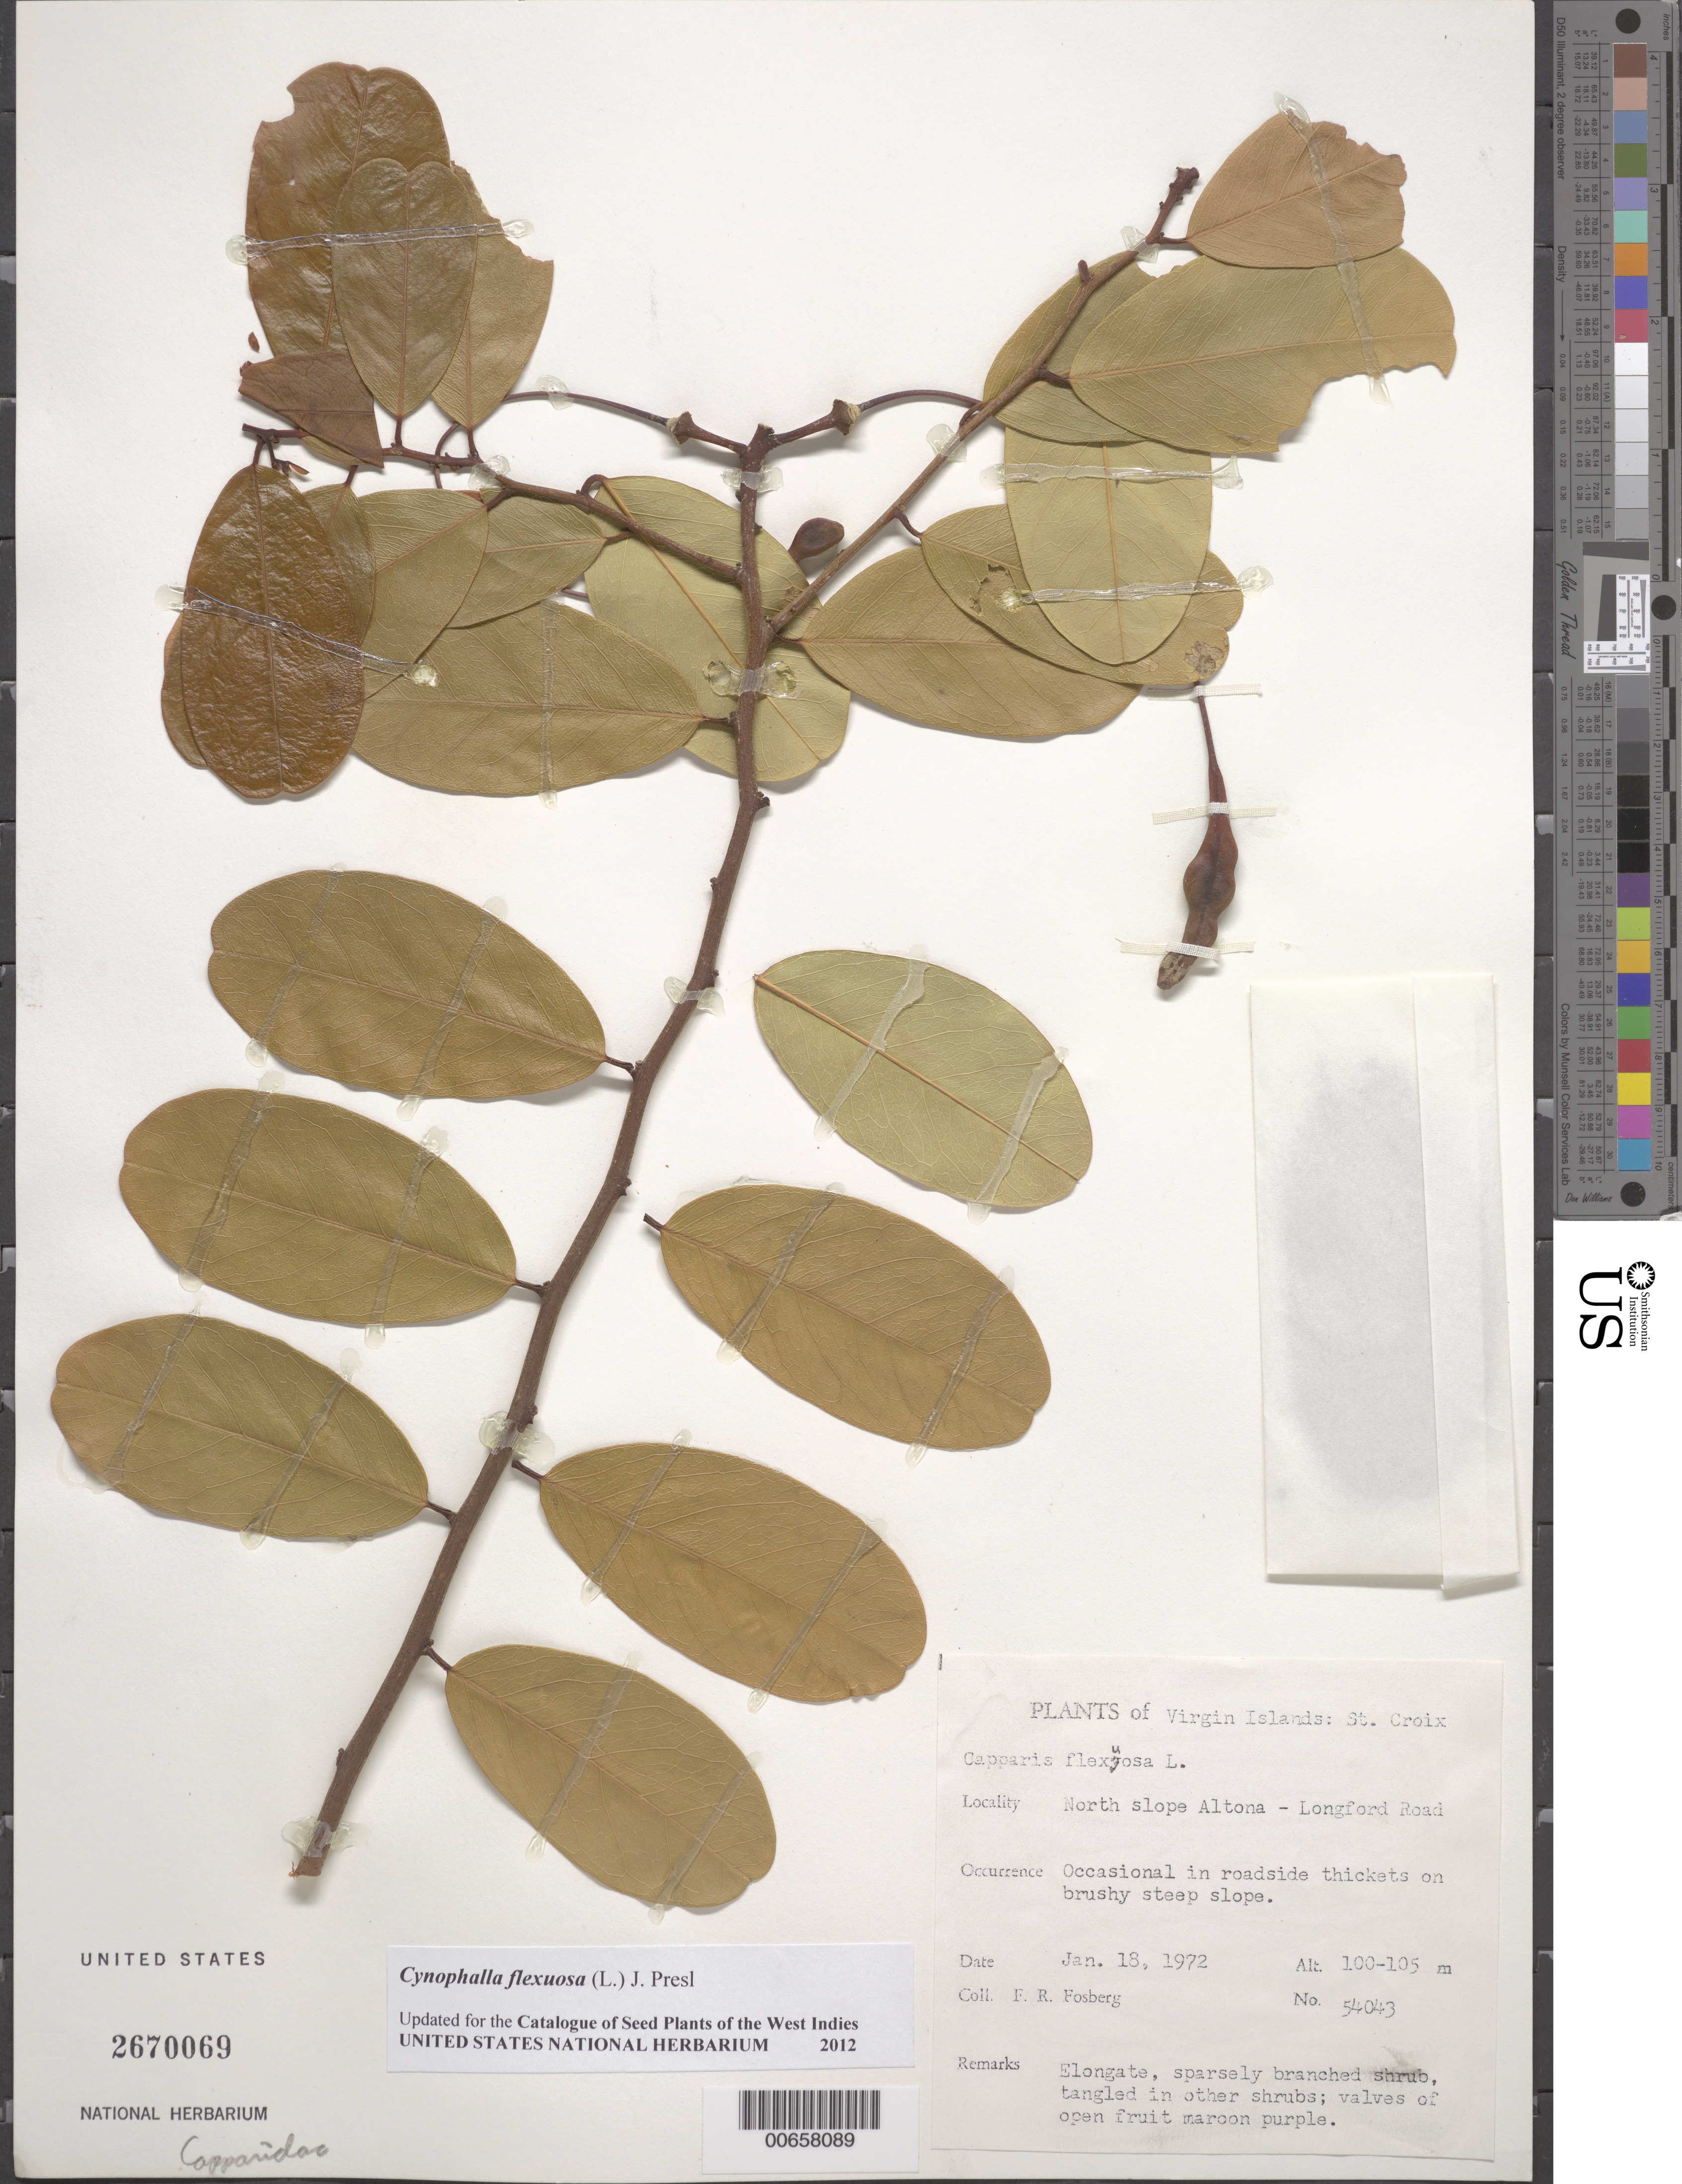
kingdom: Plantae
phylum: Tracheophyta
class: Magnoliopsida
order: Brassicales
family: Capparaceae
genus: Capparis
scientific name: Capparis flexuosa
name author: (L.) L.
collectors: F. R. Fosberg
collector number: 54043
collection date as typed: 18 Jan 1972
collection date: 1972-01-18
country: U.S. Virgin Islands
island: St. Croix Island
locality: N slope Altona-Longford Rd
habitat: In roadside thickets on brushy steep slope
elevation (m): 100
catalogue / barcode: US 2670069